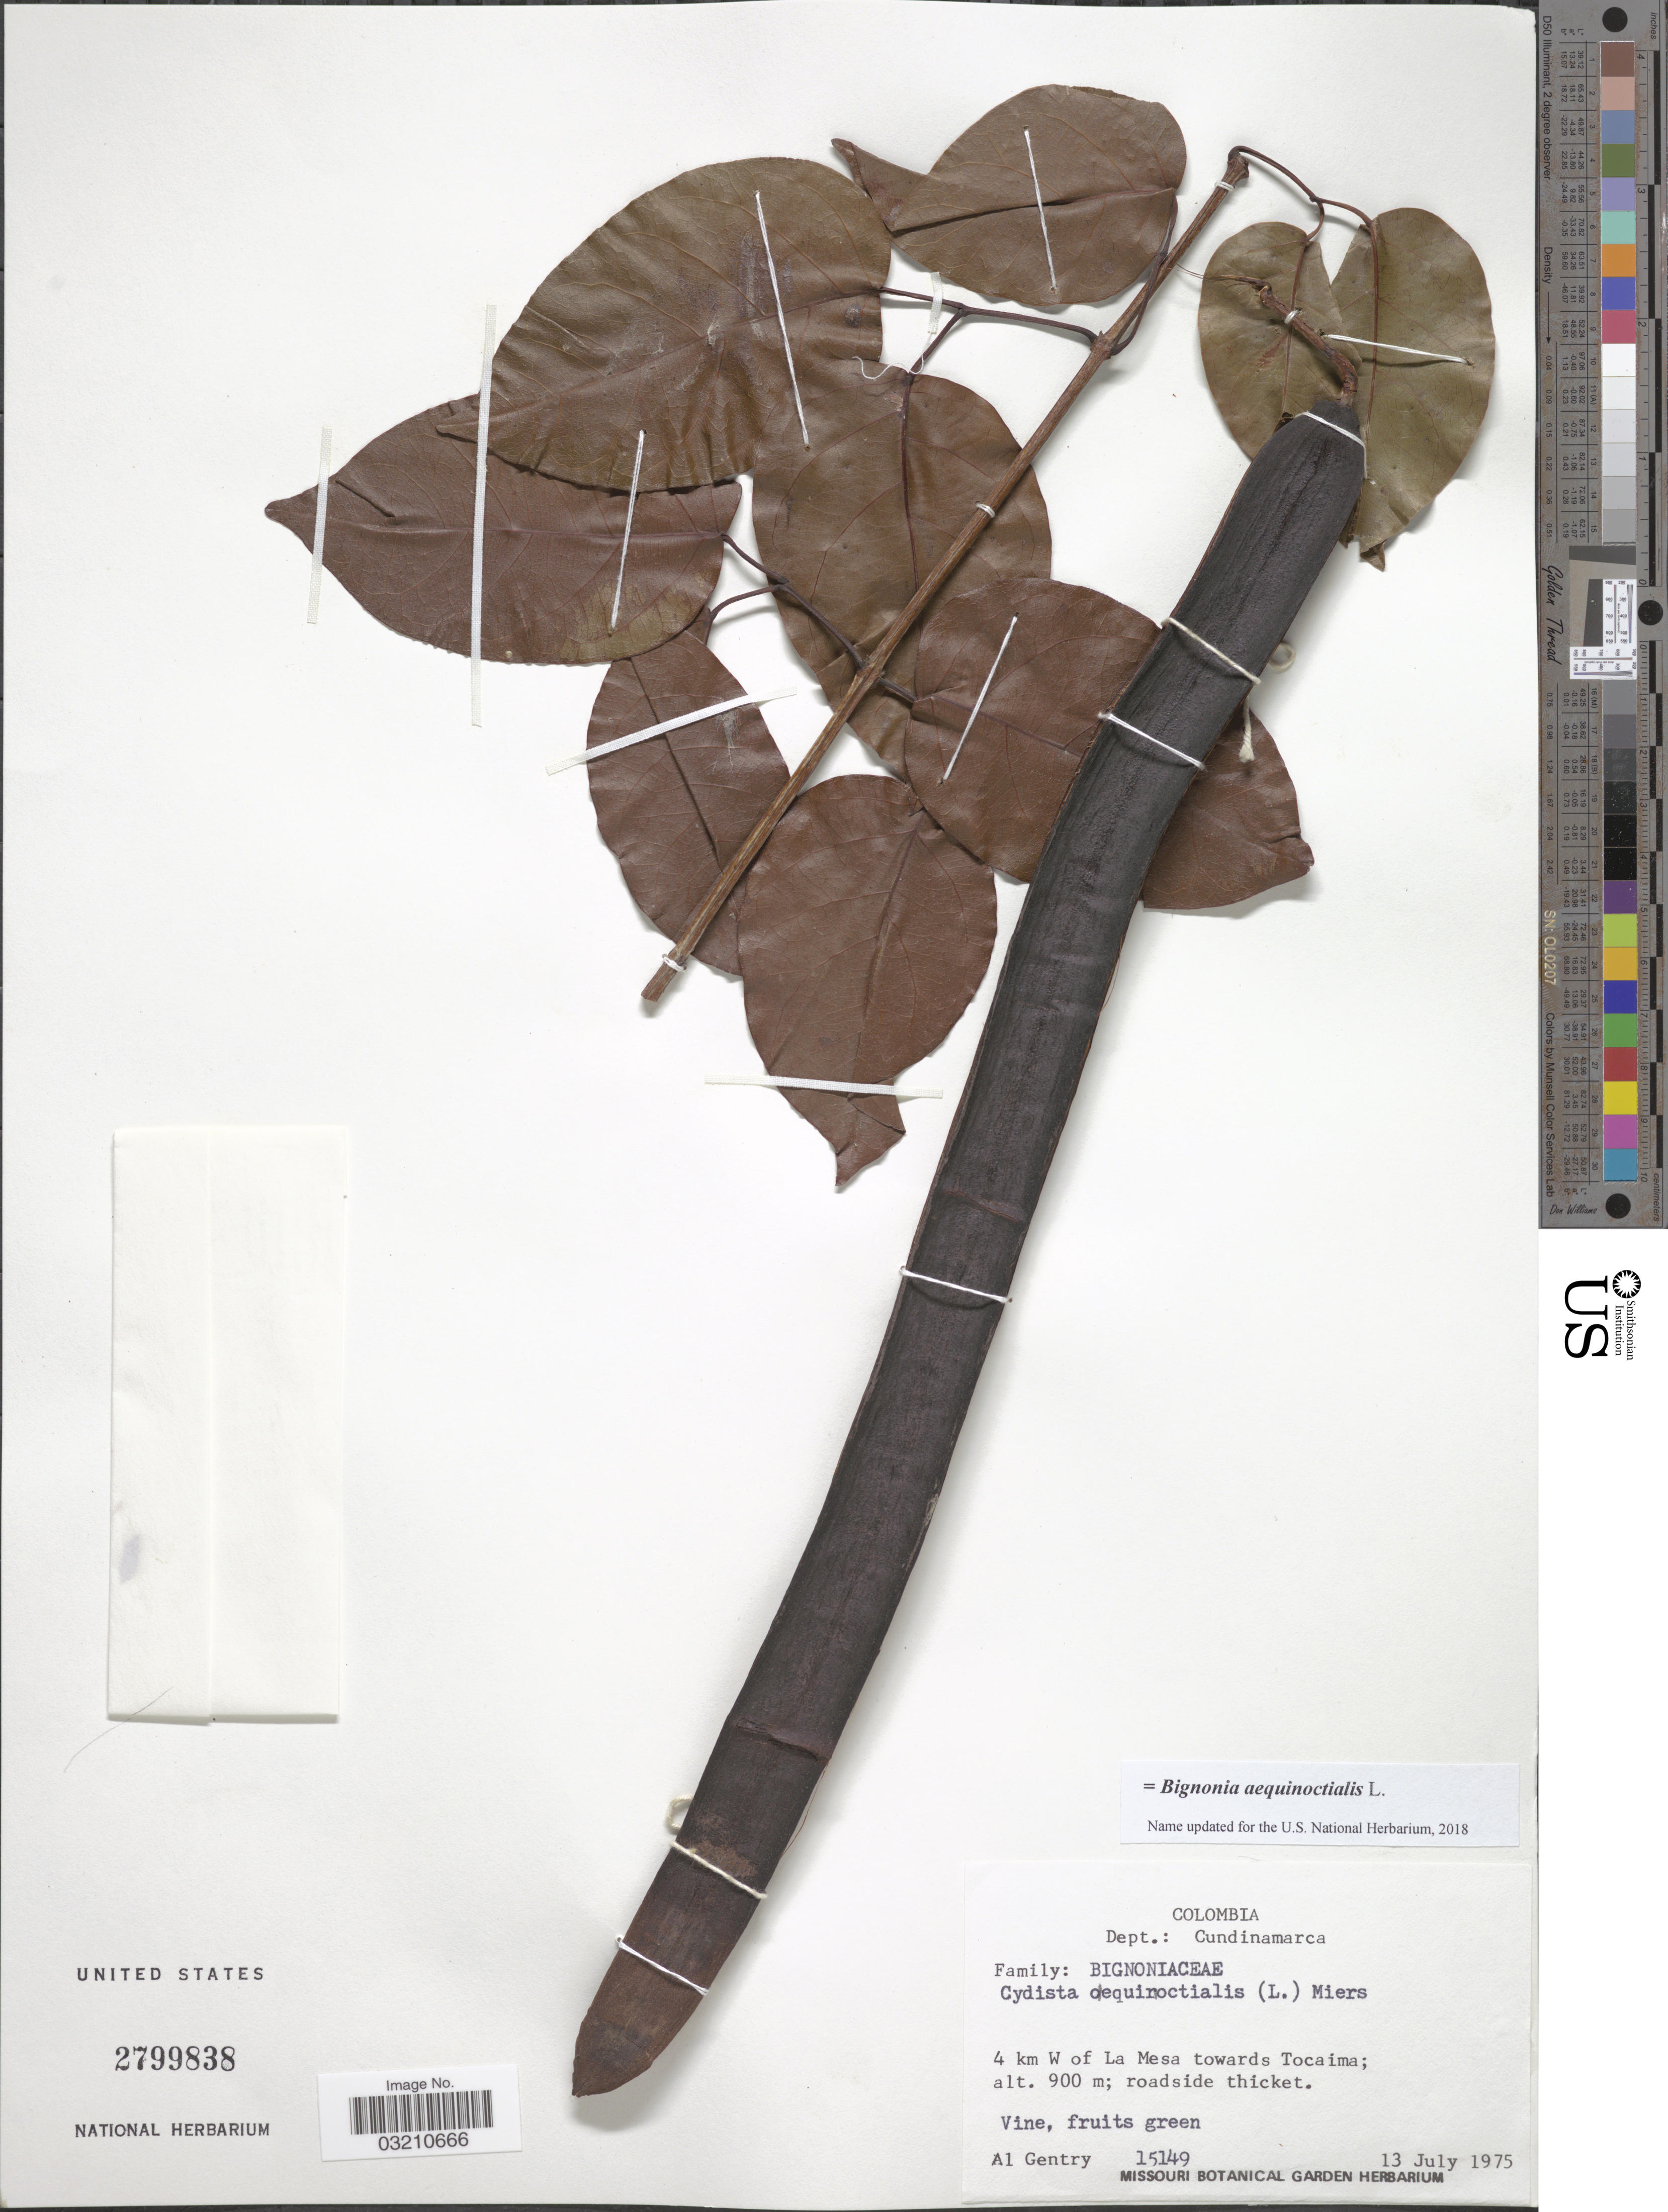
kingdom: Plantae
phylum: Tracheophyta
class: Magnoliopsida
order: Lamiales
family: Bignoniaceae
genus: Bignonia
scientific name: Bignonia aequinoctialis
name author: L.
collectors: A. H. Gentry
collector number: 15149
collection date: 1975-07-13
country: Colombia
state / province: Cundinamarca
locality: Dept.: Cundinamarca. 4 km W of La Mesa towards Tocaima.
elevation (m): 900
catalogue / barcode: US 2799838